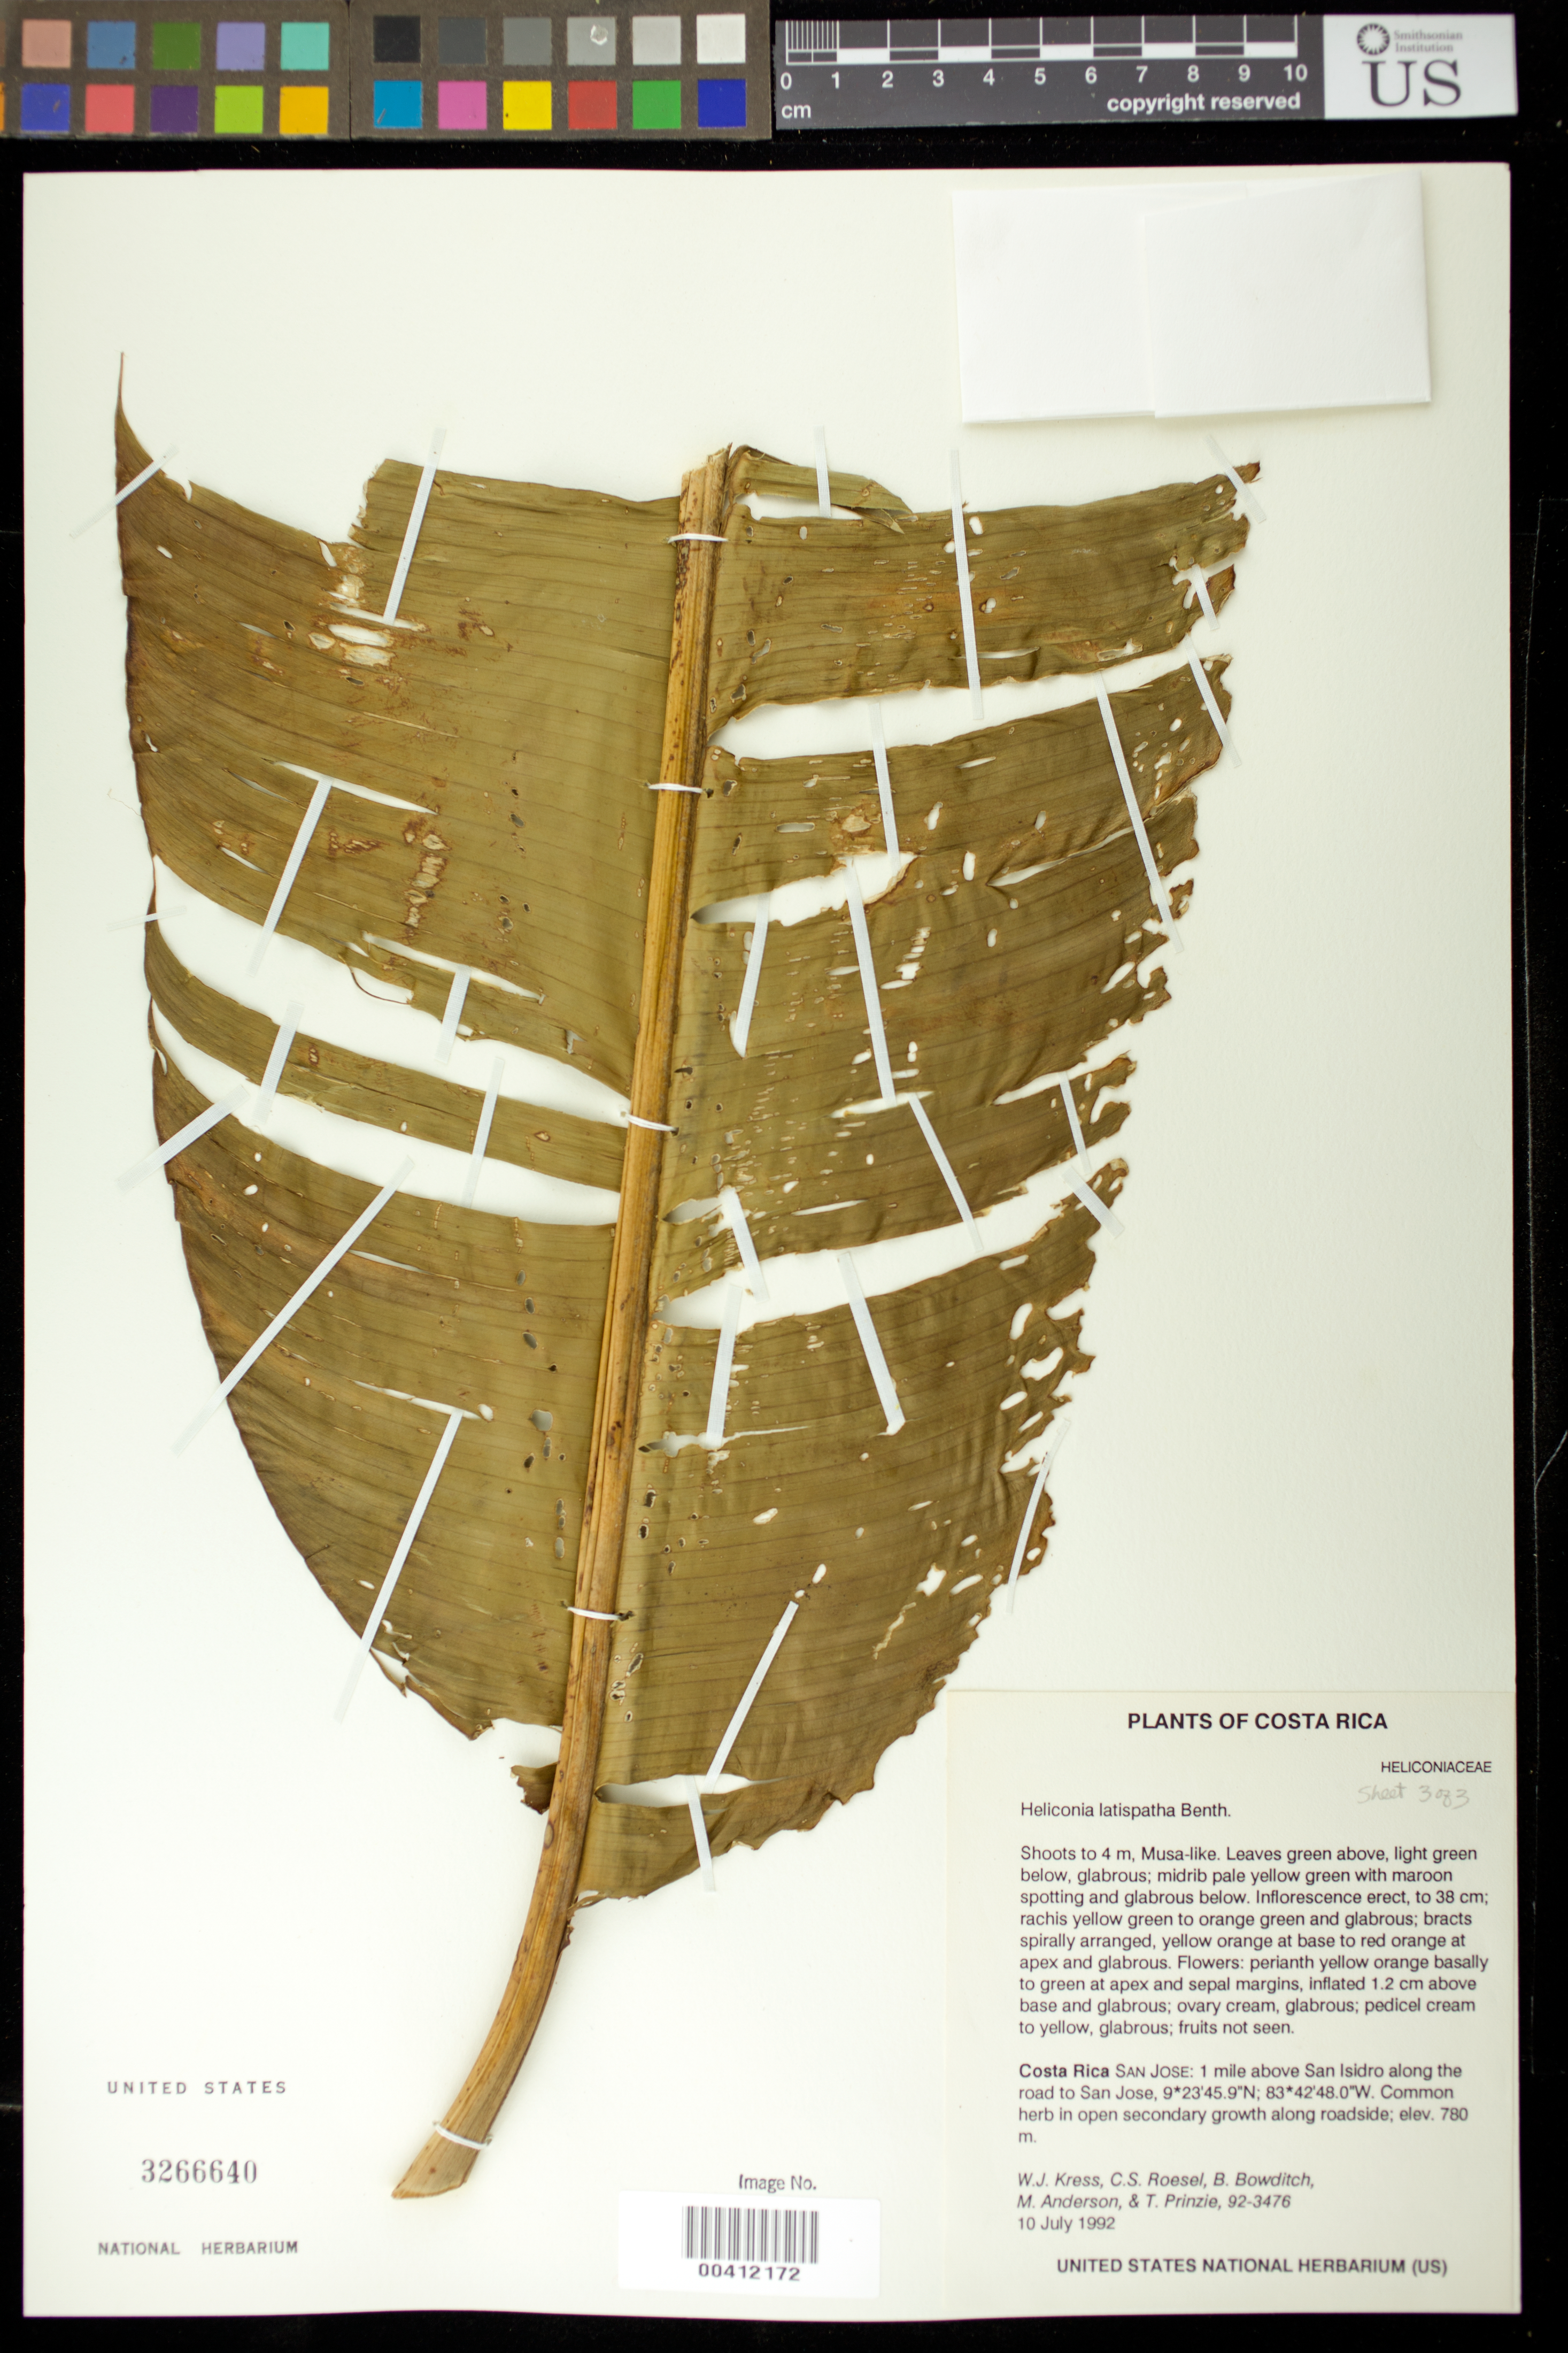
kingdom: Plantae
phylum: Tracheophyta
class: Liliopsida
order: Zingiberales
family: Heliconiaceae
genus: Heliconia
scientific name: Heliconia latispatha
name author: Benth.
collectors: W. J. Kress, C. S. Roesel, B. Bowditch, M. Anderson & T. Prinzie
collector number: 92-3476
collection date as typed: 10 Jul 1992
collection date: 1992-07-10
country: Costa Rica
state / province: San José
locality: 1 mi above san isidro along the rd to san jose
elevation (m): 780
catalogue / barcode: US 3266640